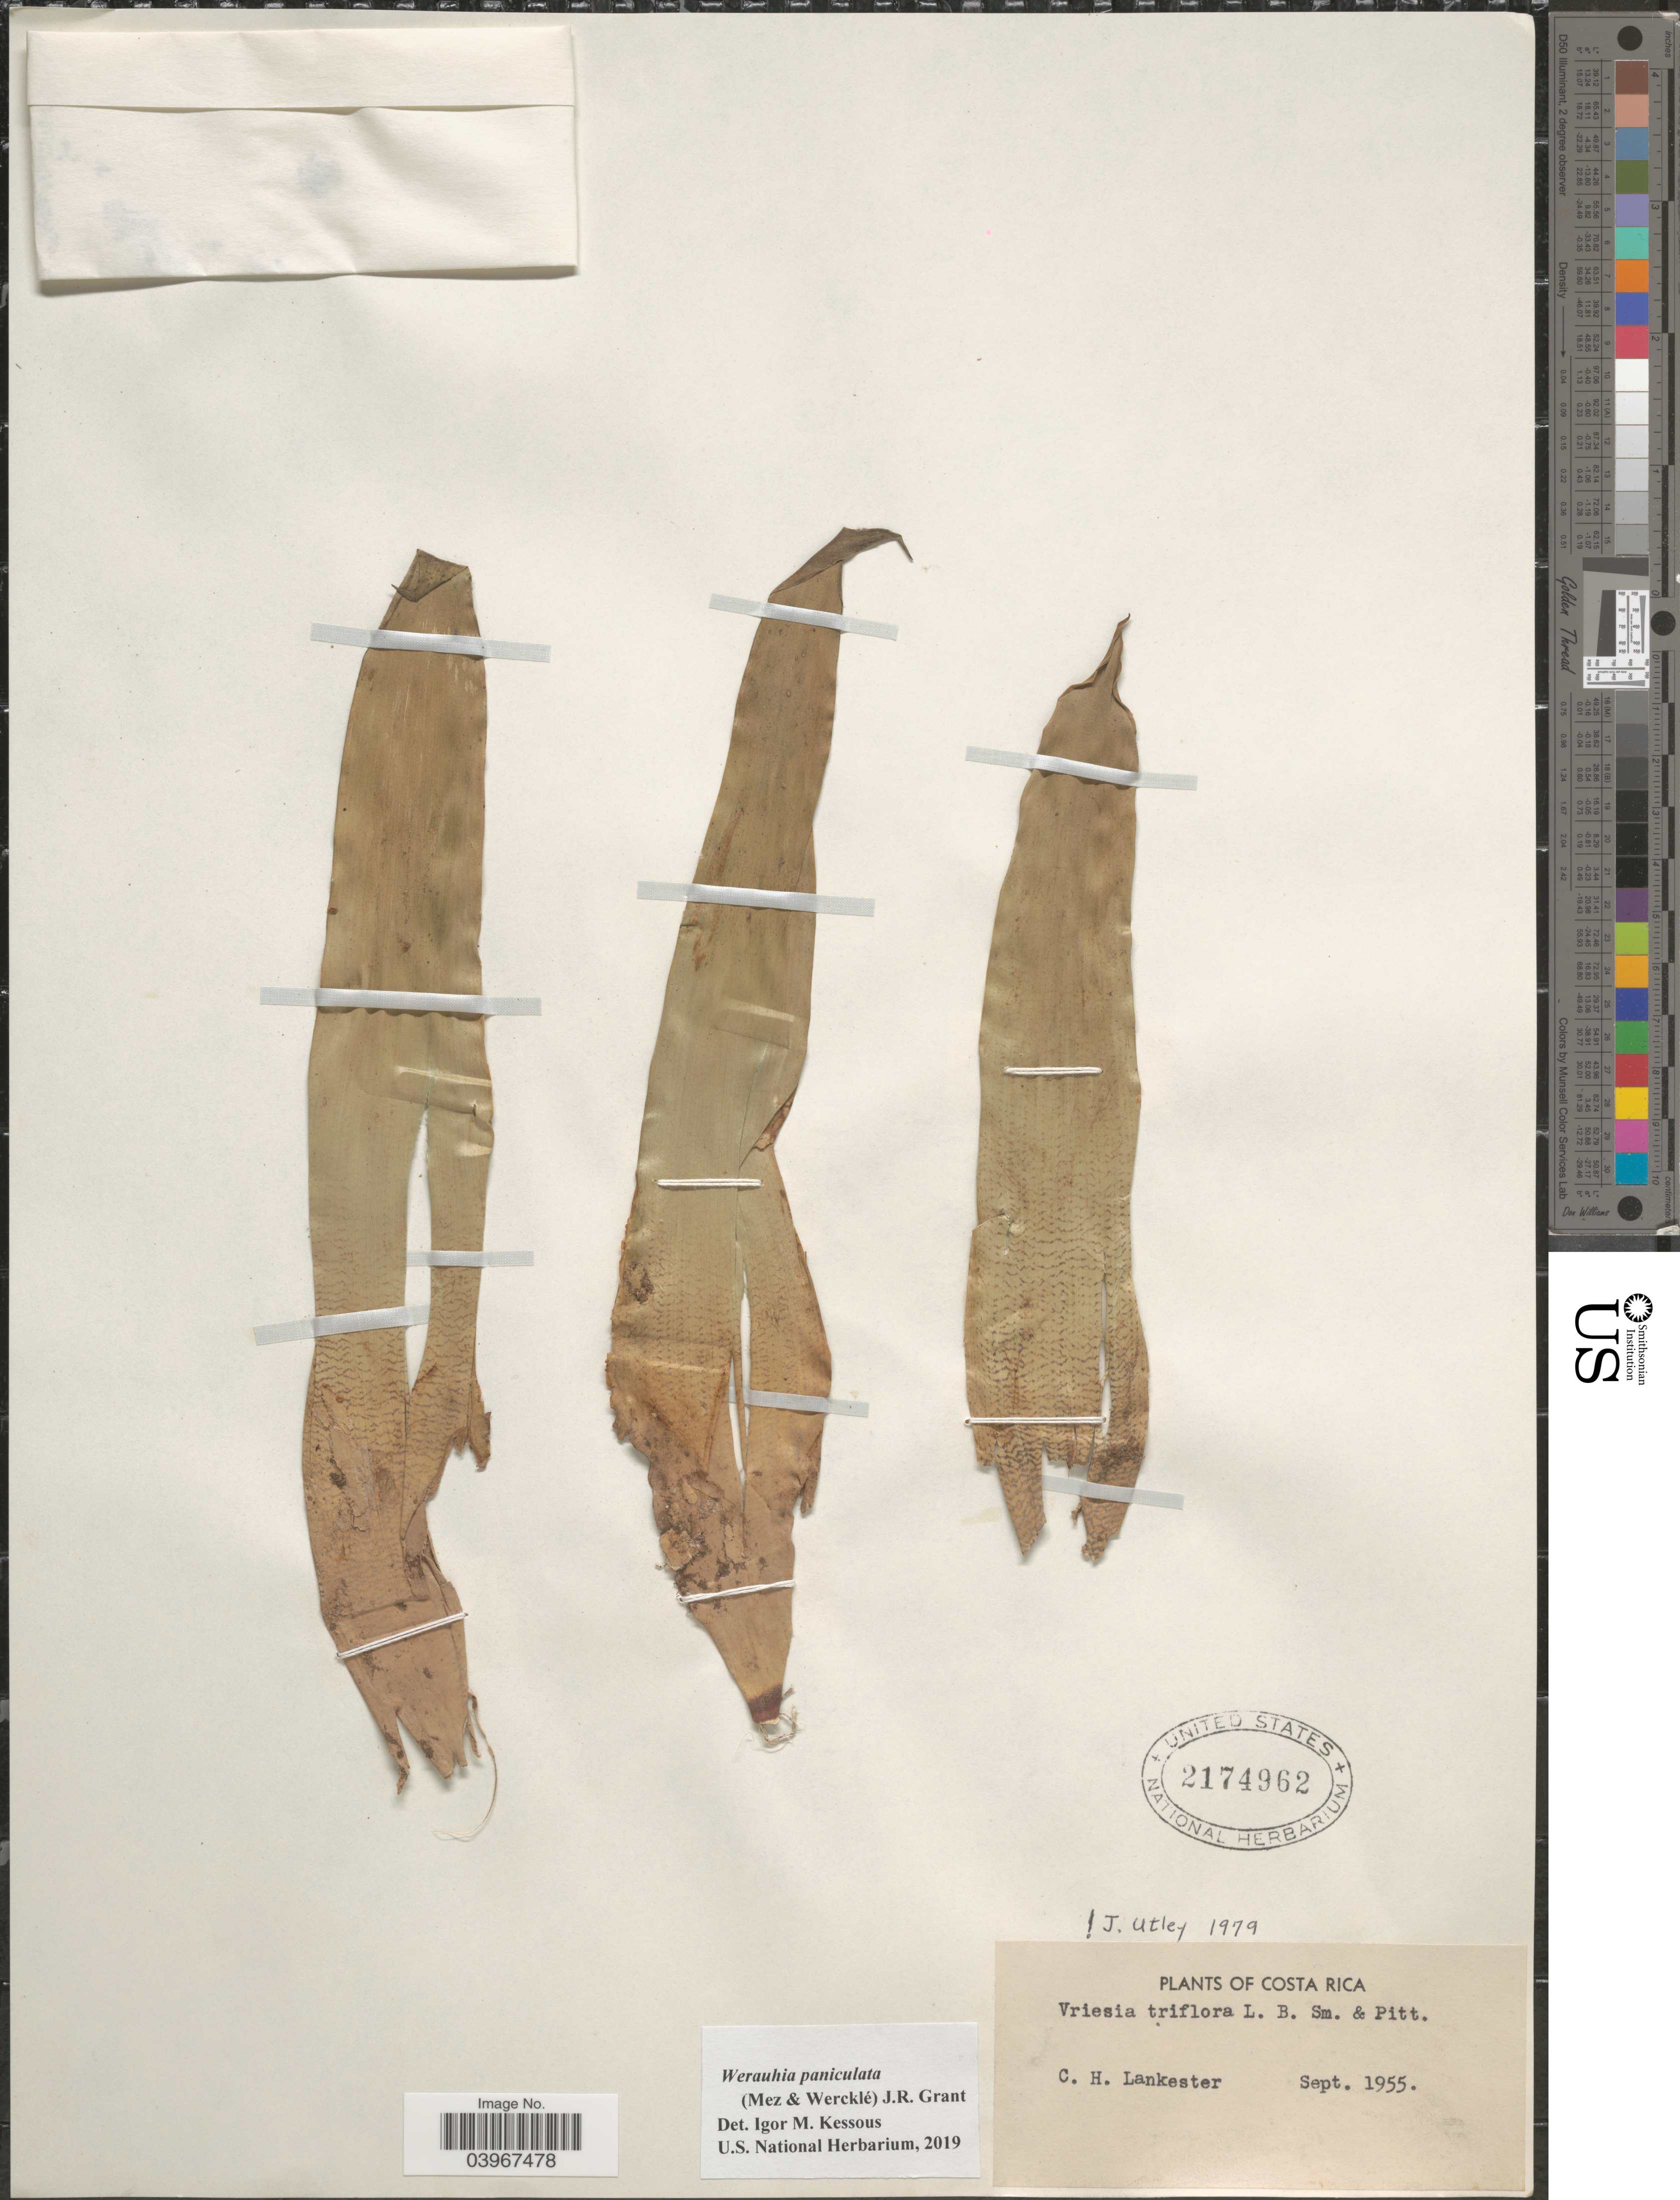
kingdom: Plantae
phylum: Tracheophyta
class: Liliopsida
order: Poales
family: Bromeliaceae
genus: Werauhia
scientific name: Werauhia paniculata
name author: (Mez & Wercklé) J.R. Grant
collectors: C. H. Lankester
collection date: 1955-09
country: Costa Rica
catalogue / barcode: US 2174962